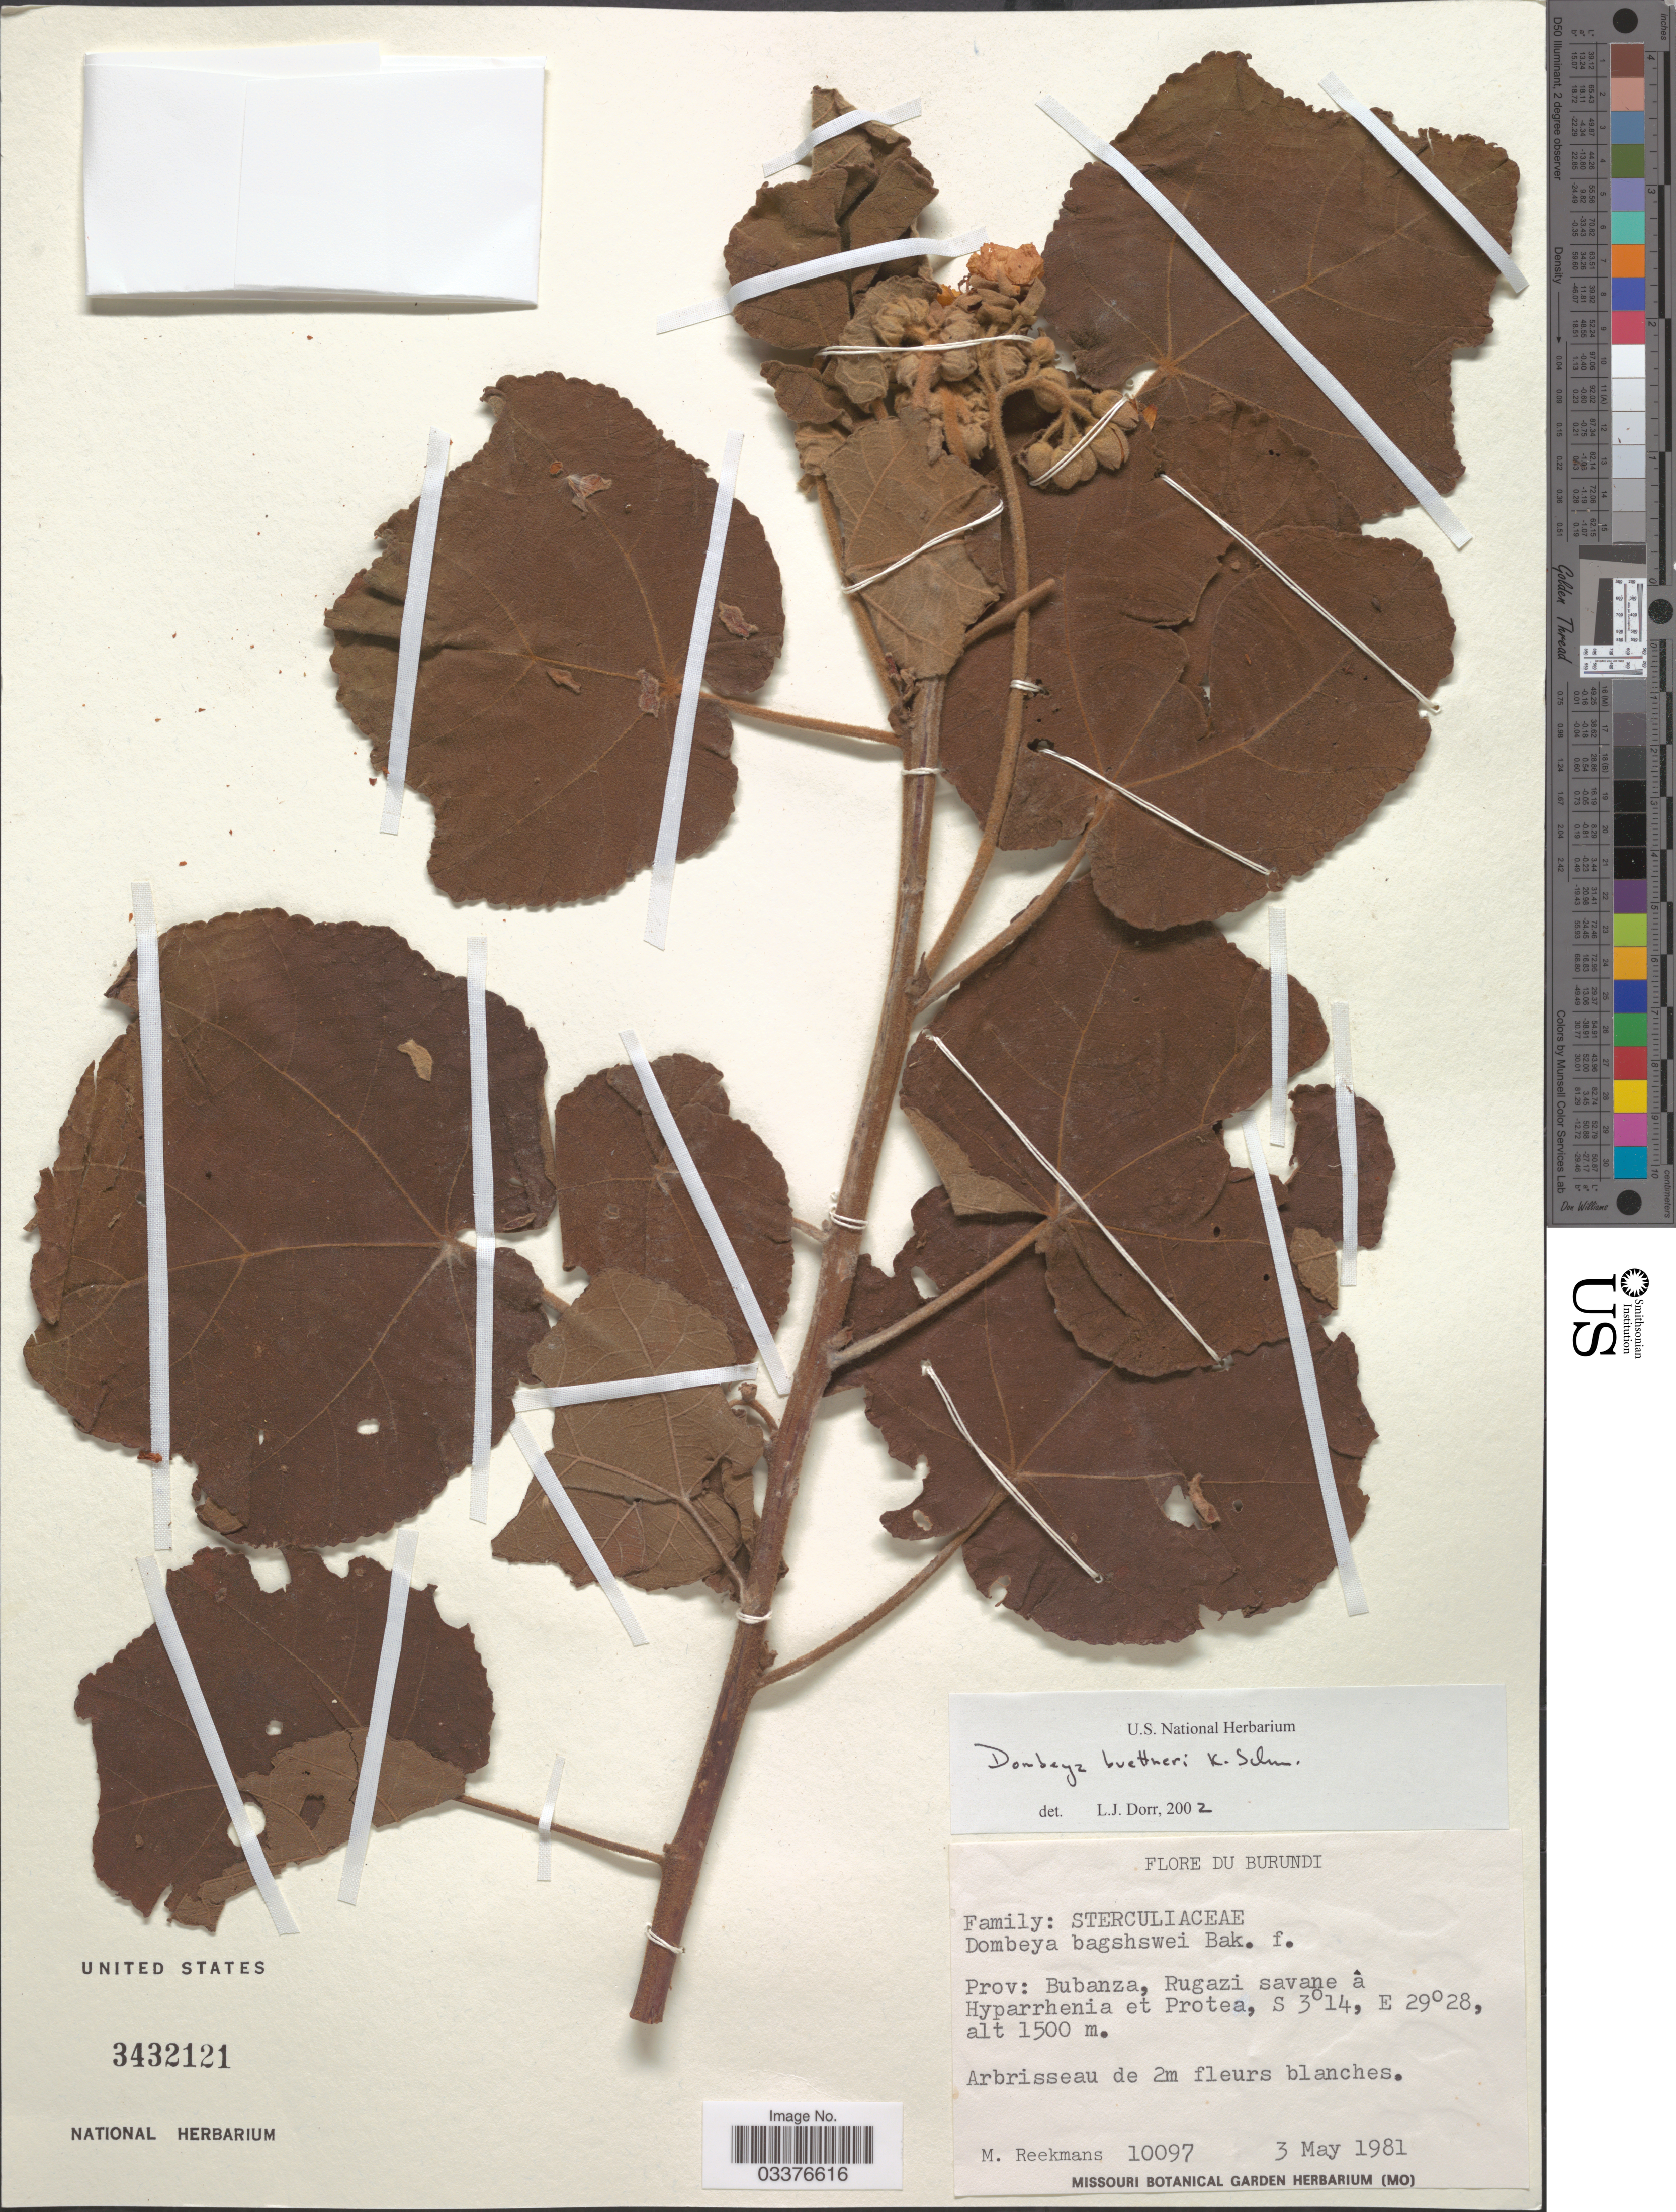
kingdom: Plantae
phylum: Tracheophyta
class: Magnoliopsida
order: Malvales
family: Malvaceae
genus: Dombeya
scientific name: Dombeya buettneri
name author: K. Schum.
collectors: M. Reekmans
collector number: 10097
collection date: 1981-05-03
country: Burundi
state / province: Bubanza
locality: Rugazi.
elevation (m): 1500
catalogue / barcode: US 3432121